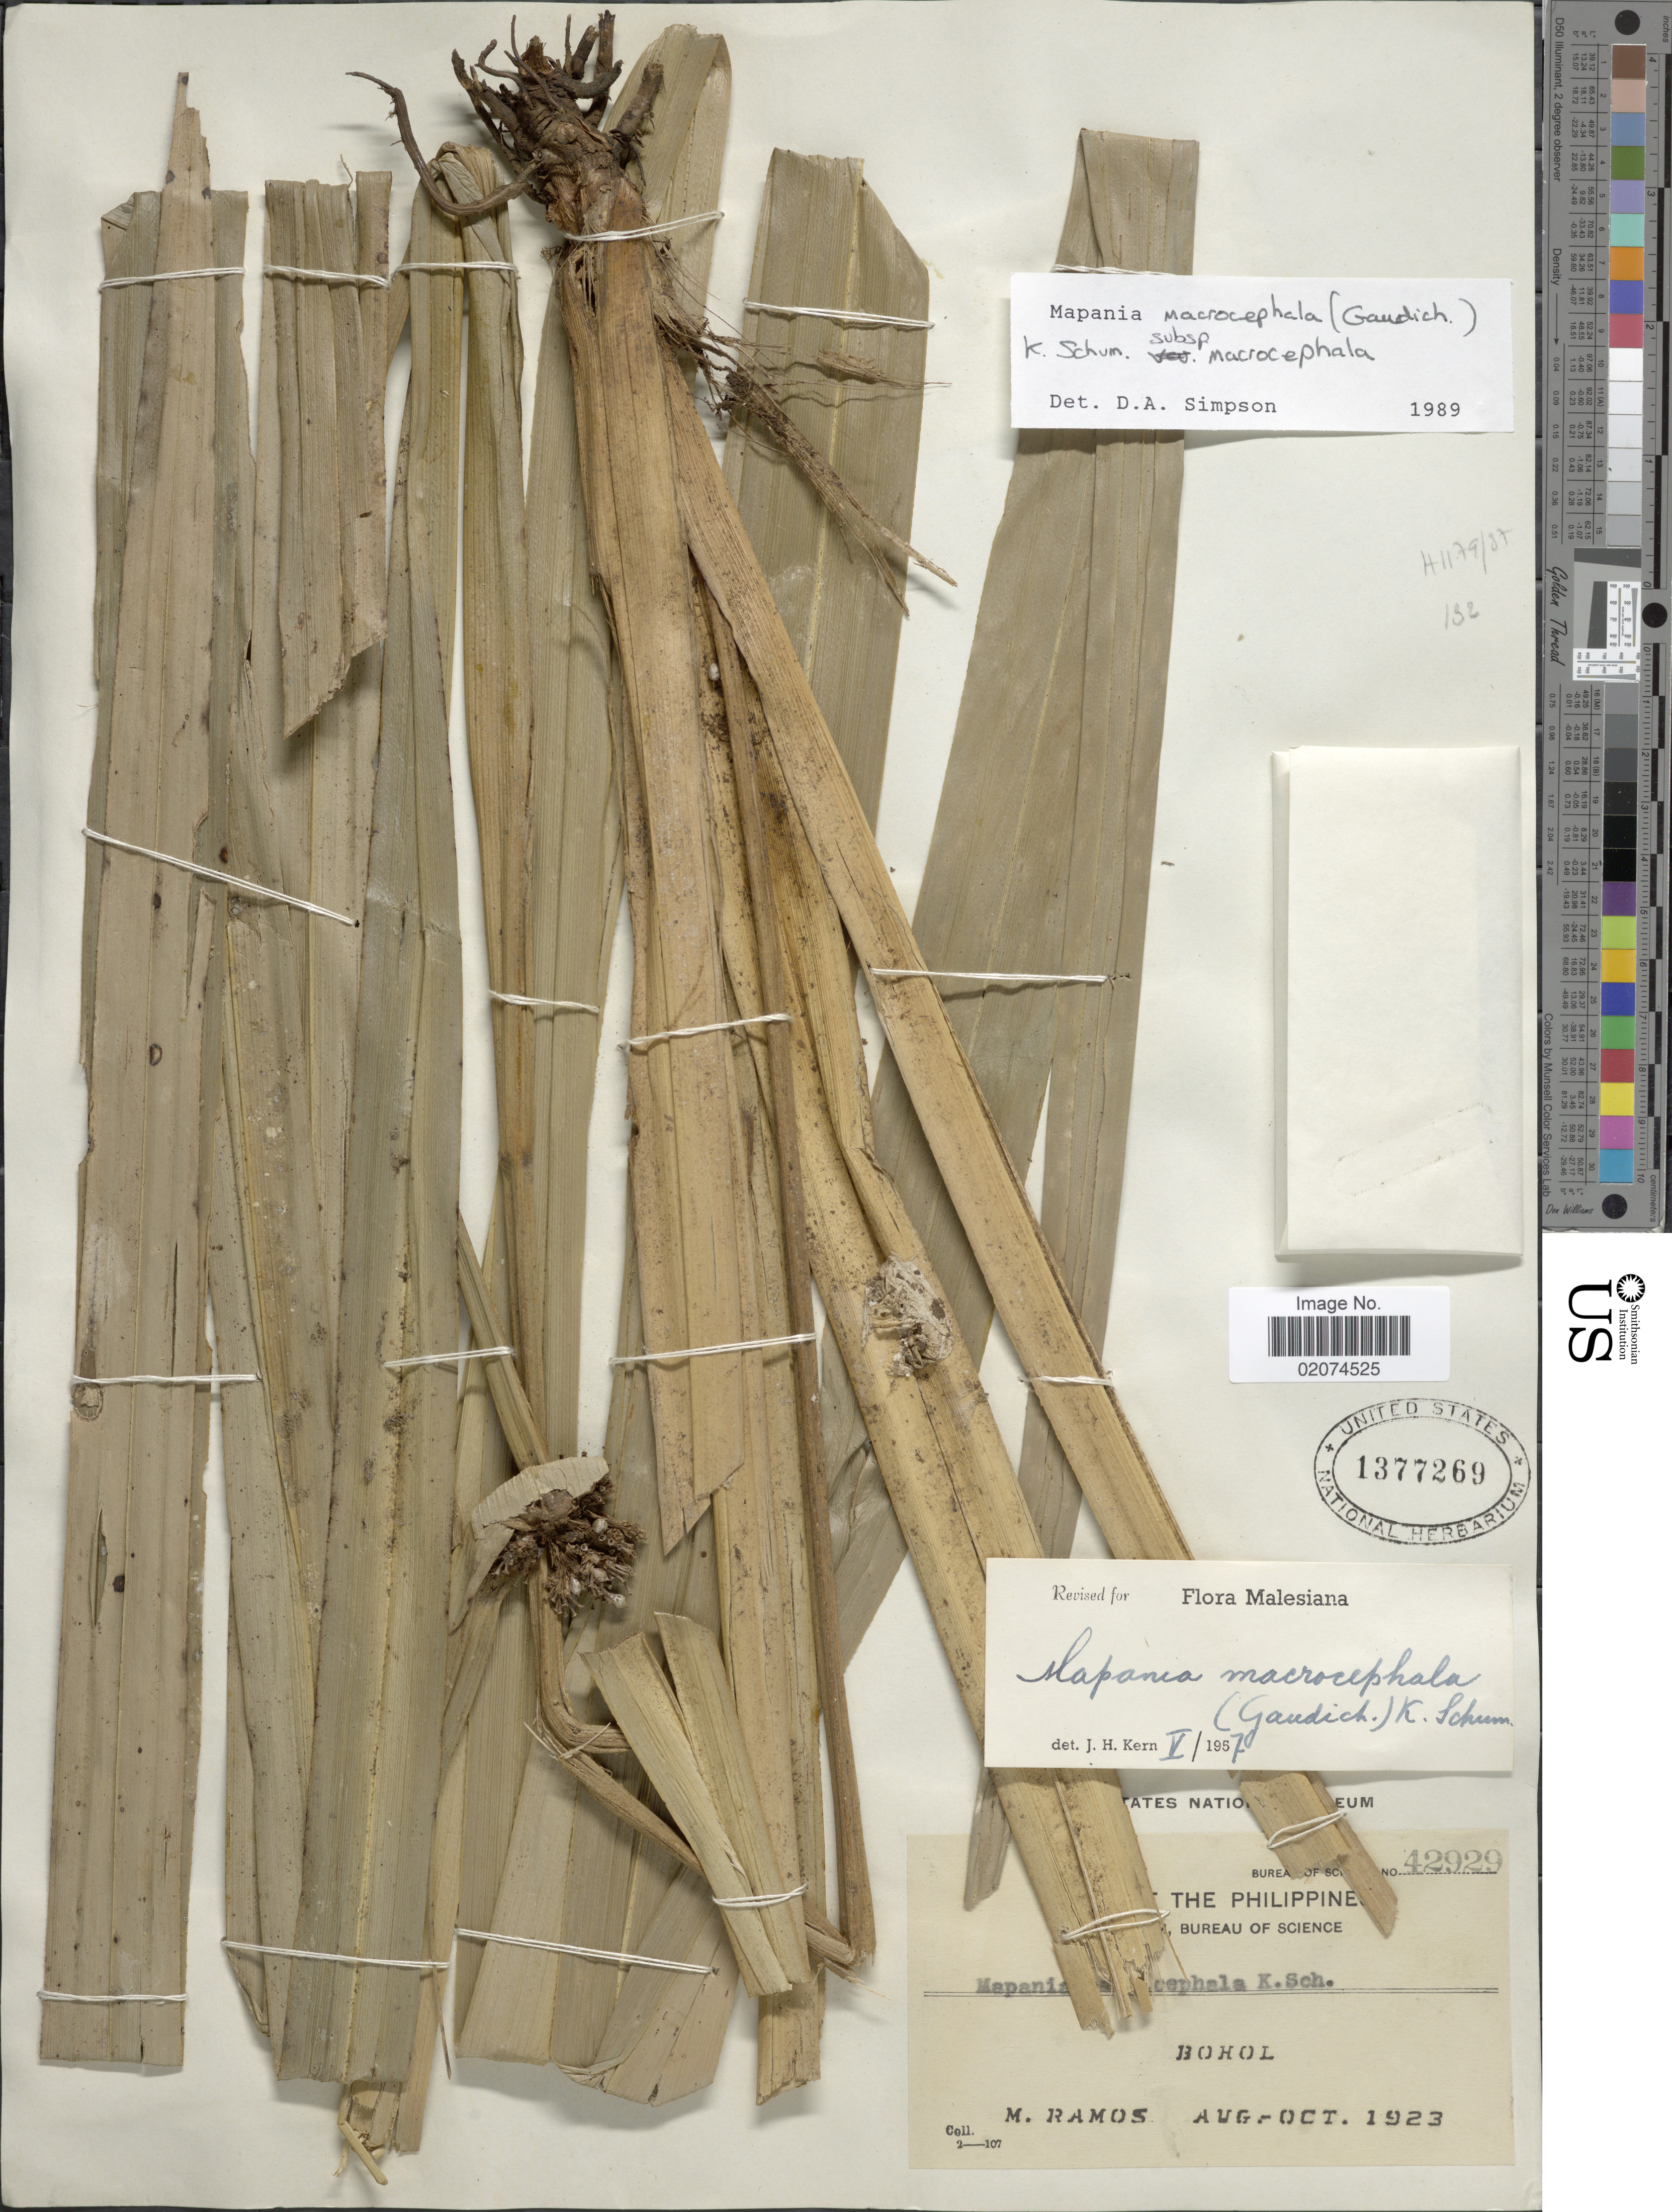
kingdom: Plantae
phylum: Tracheophyta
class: Liliopsida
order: Poales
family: Cyperaceae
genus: Mapania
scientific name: Mapania macrocephala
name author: (Gaudich.) K. Schum.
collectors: M. Ramos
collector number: Bureau ! 42929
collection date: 1923-08/1923-10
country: Philippines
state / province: Central Visayas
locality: Bohol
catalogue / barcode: US 1377269